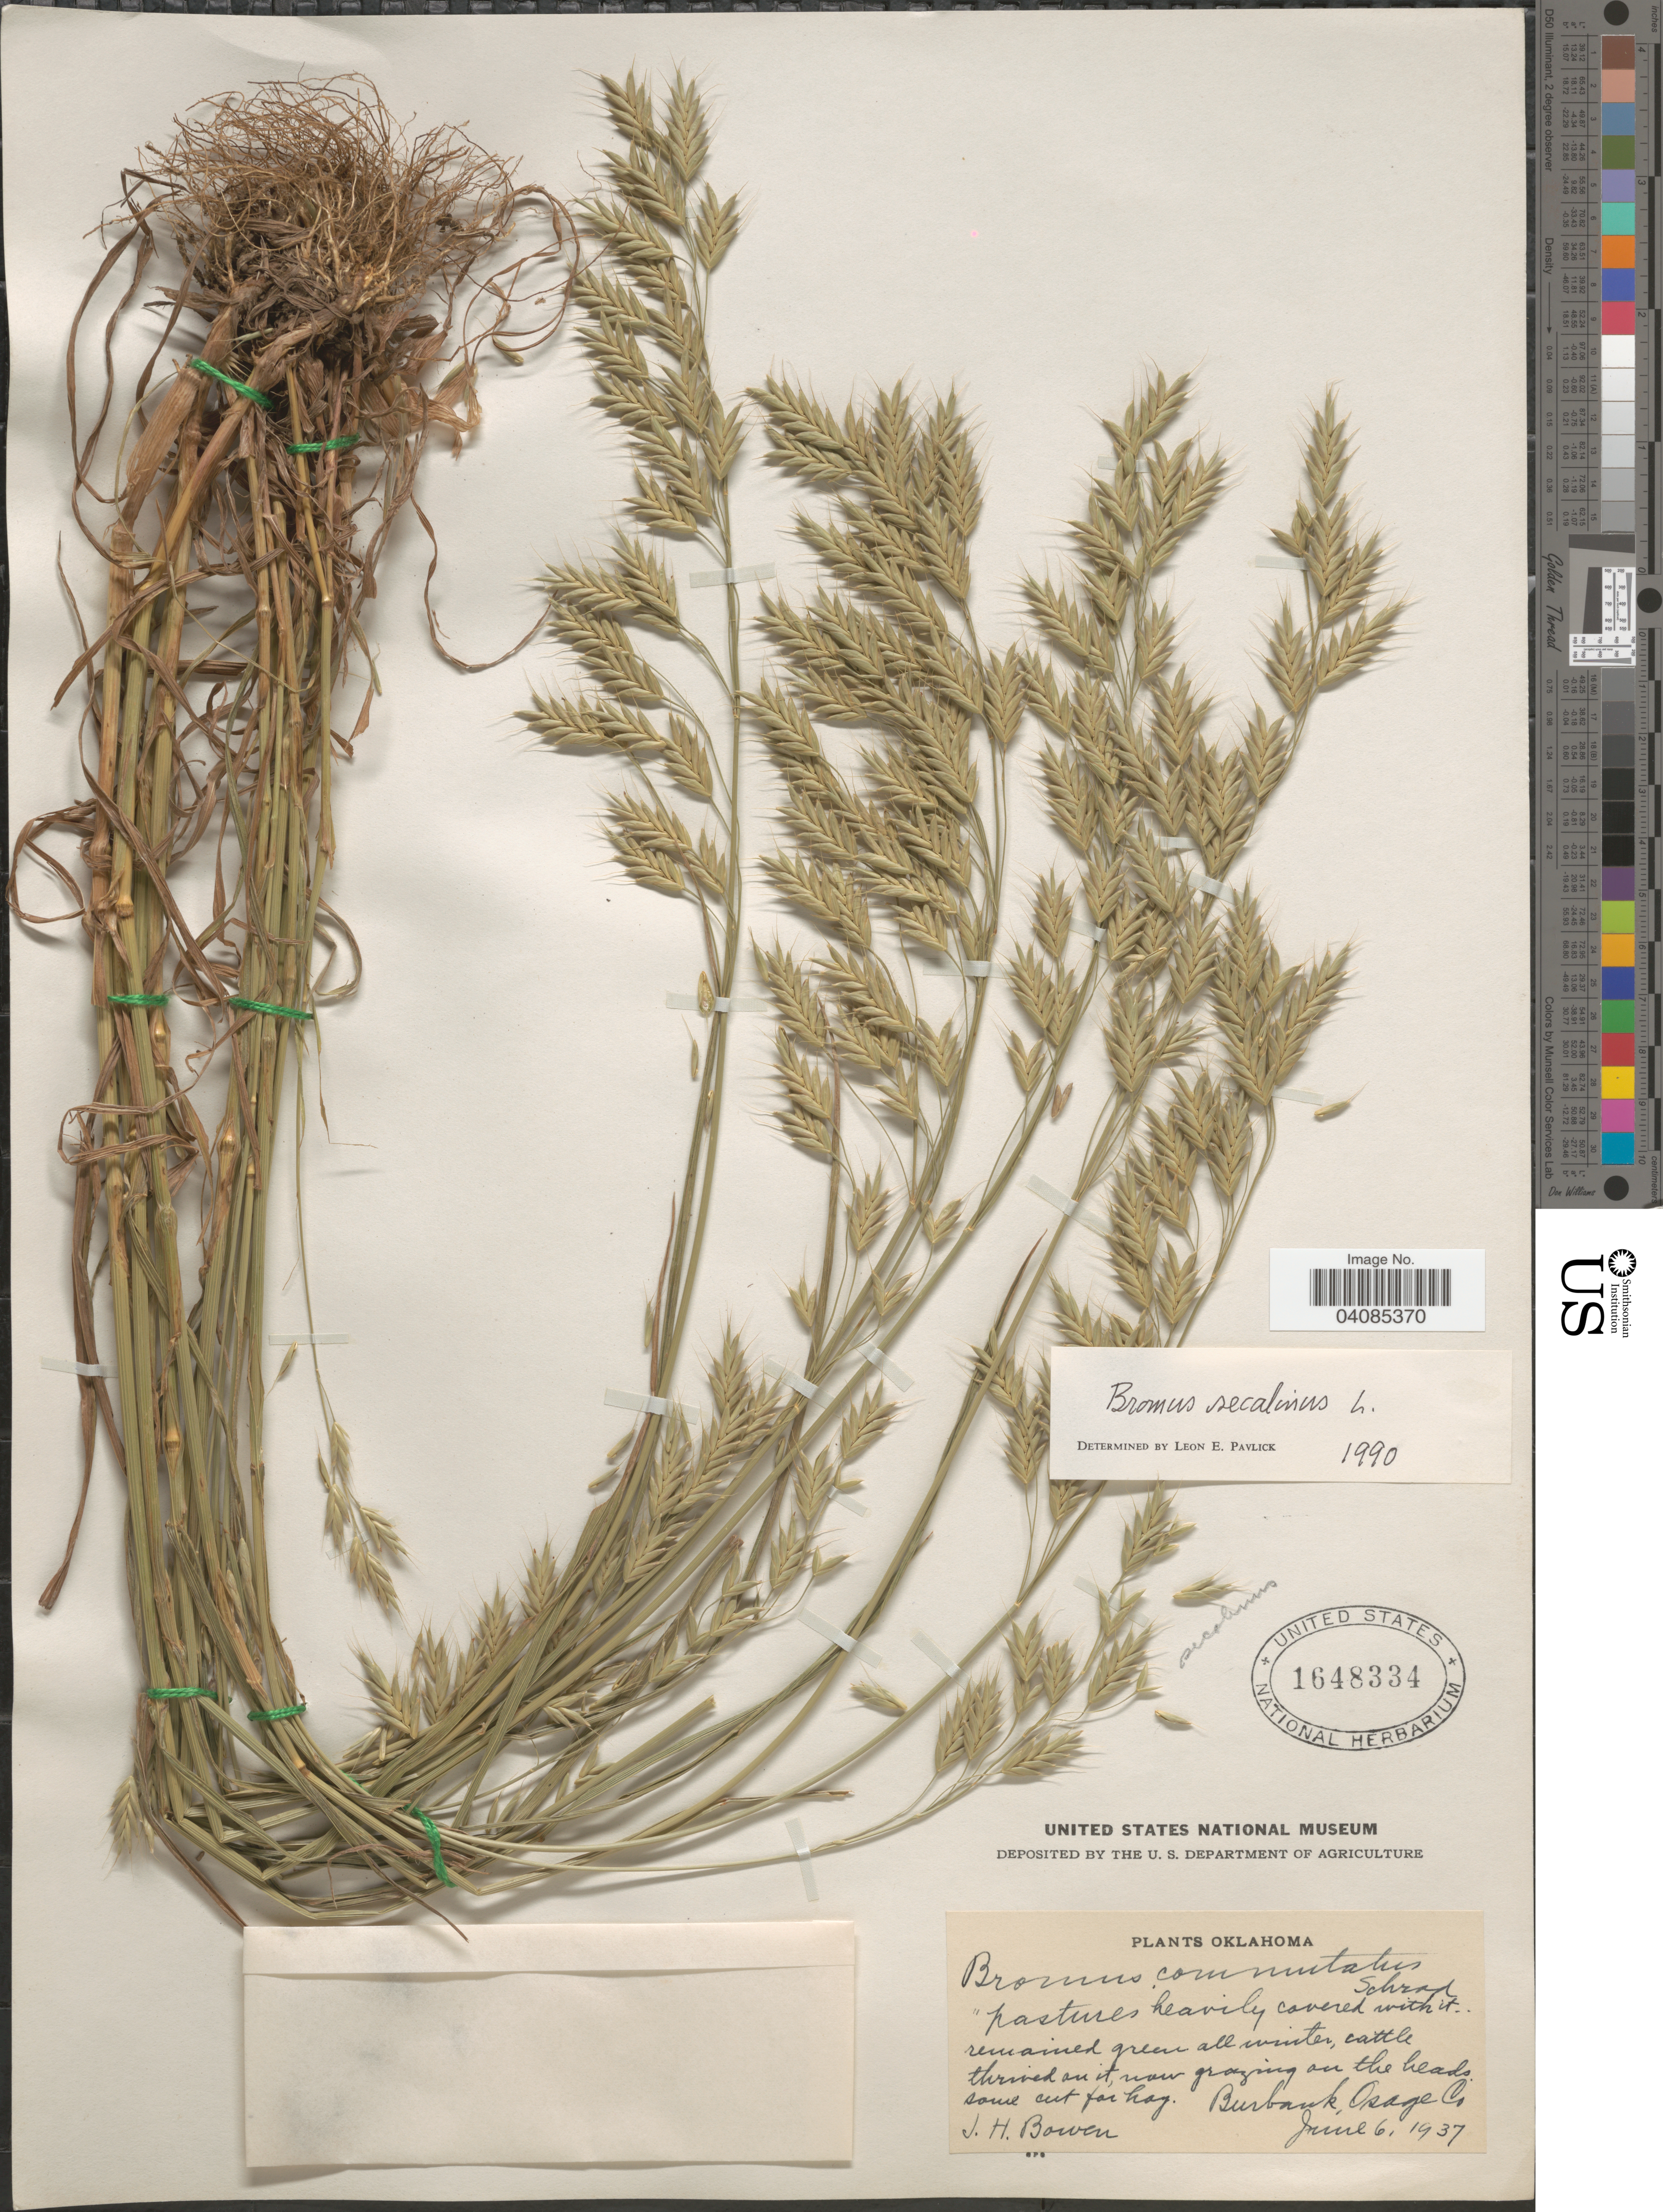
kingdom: Plantae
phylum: Tracheophyta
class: Liliopsida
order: Poales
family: Poaceae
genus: Bromus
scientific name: Bromus secalinus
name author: L.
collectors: J. Bowen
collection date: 1937-06-06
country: United States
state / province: Oklahoma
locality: Burbank, Osage Co.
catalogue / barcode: US 1648334